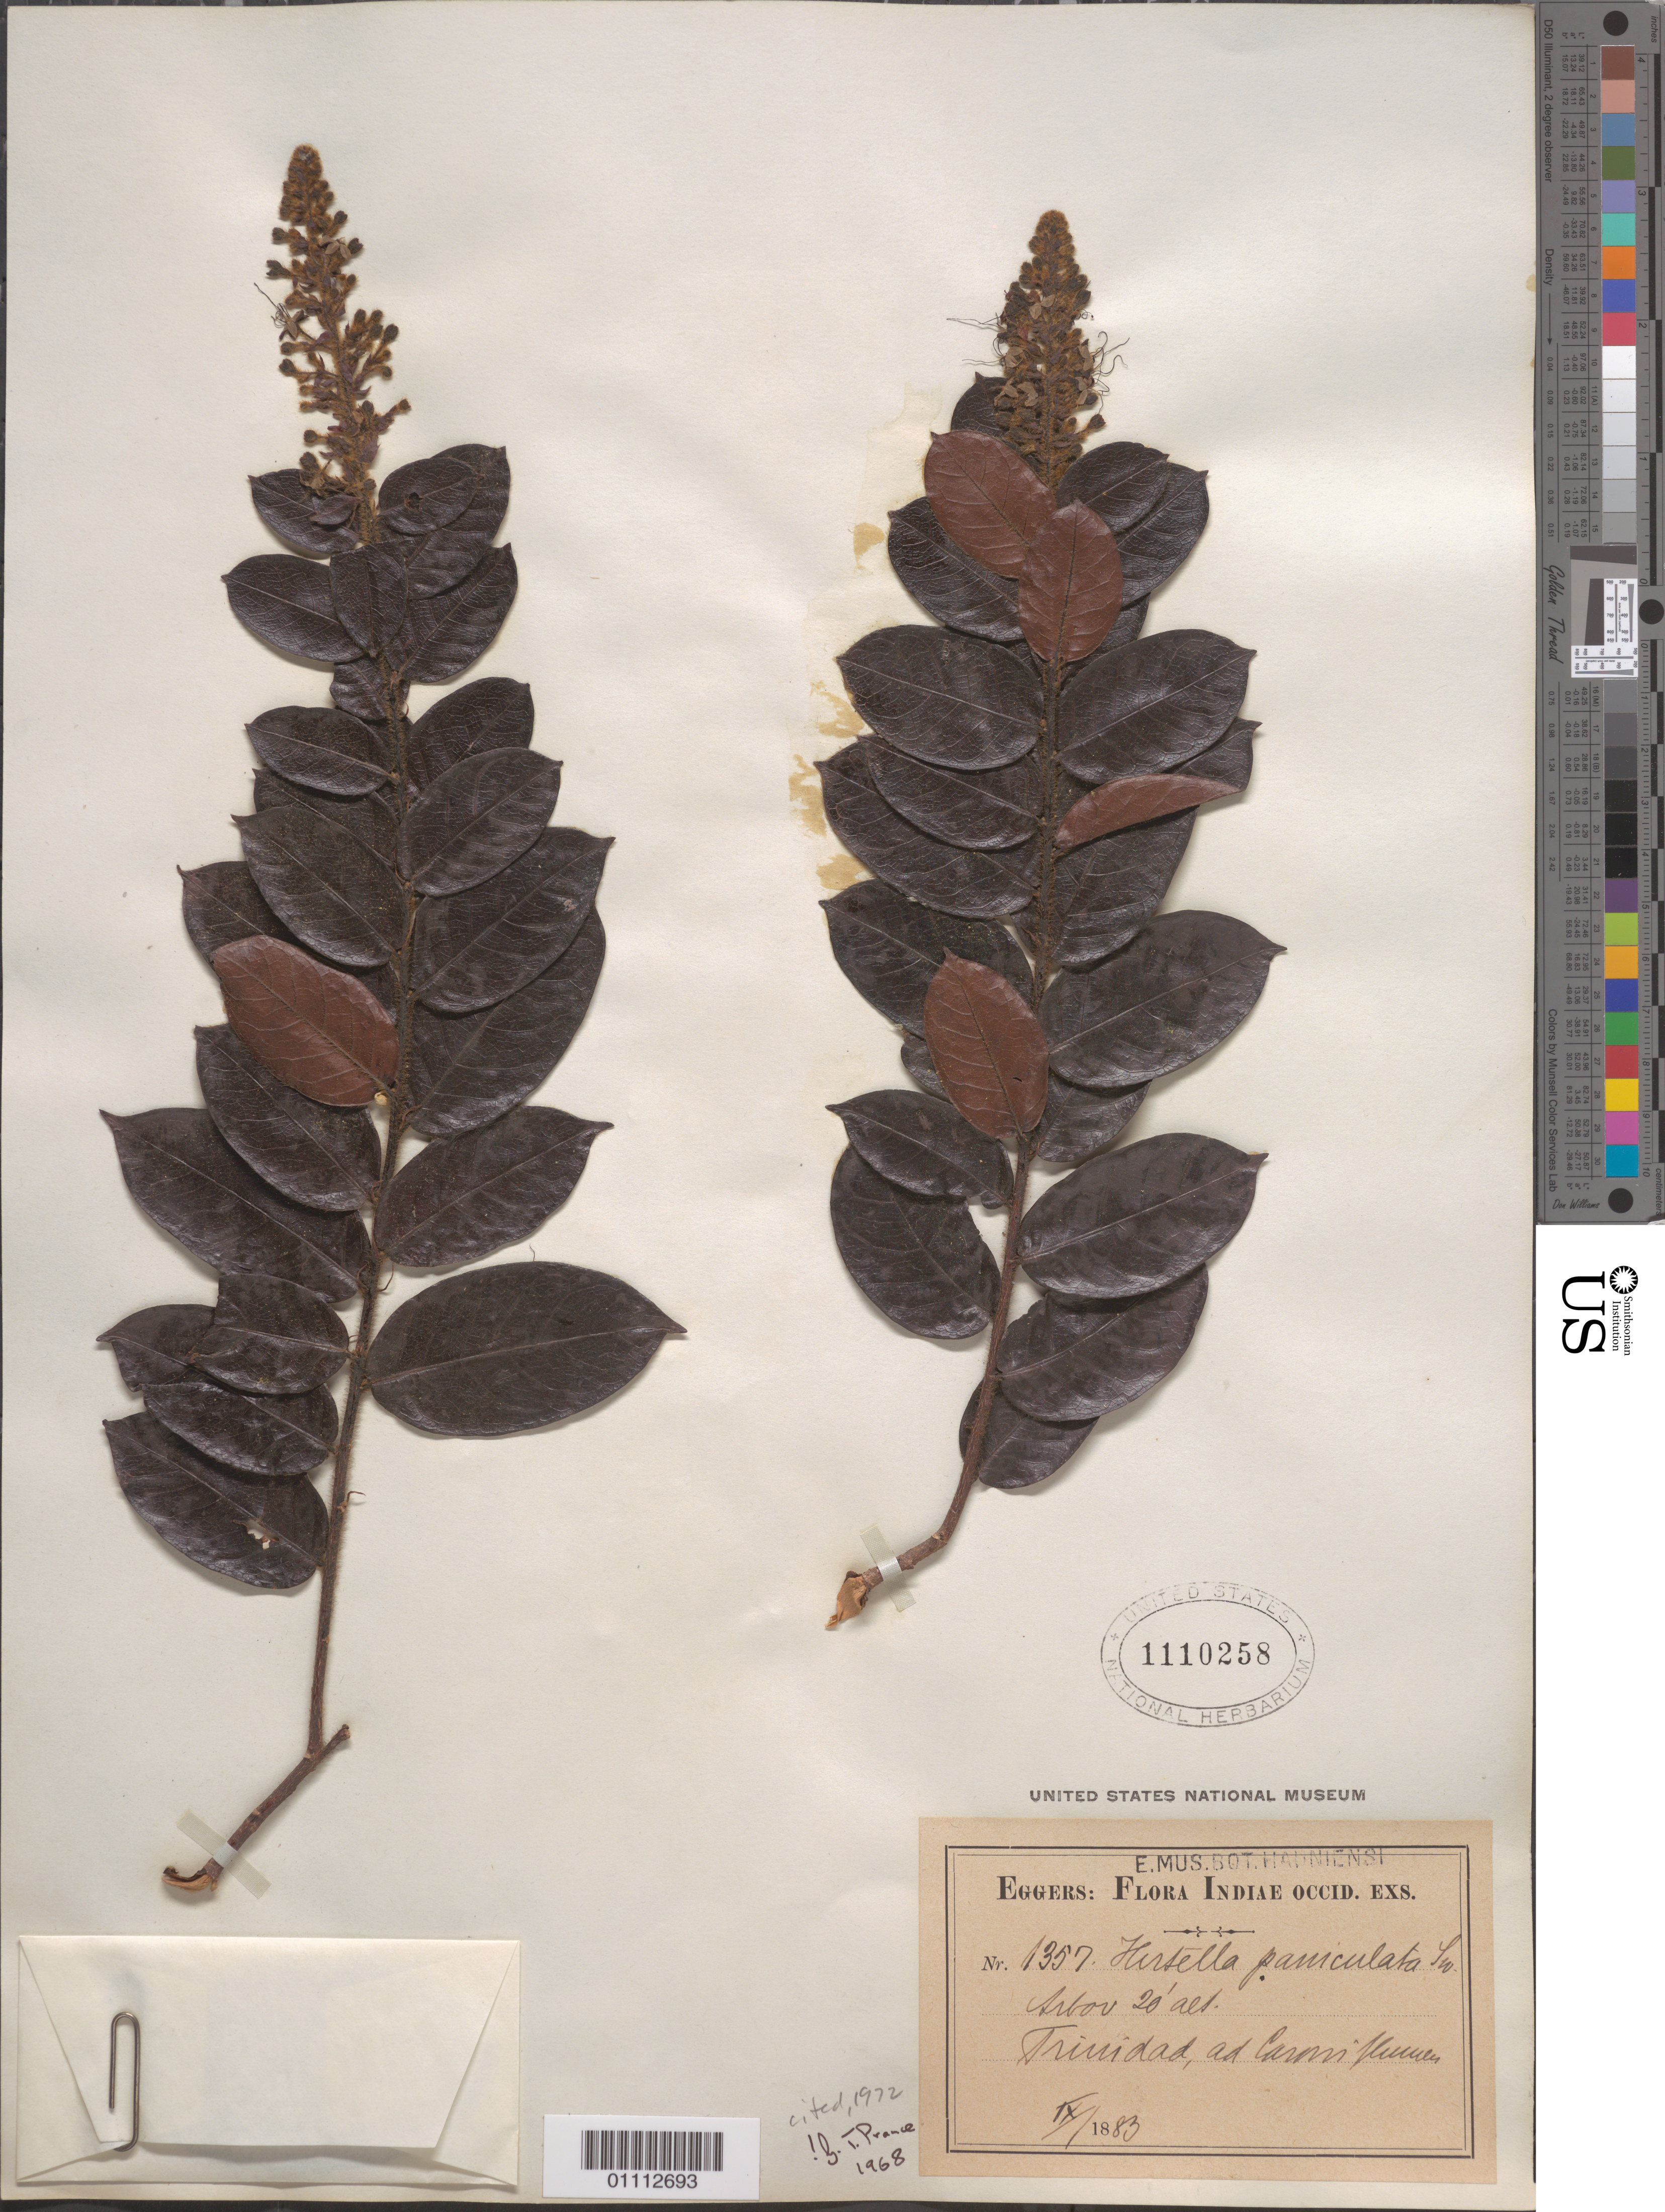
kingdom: Plantae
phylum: Tracheophyta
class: Magnoliopsida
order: Malpighiales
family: Chrysobalanaceae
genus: Hirtella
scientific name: Hirtella paniculata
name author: Sw.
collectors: H. F. A. von Eggers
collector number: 1357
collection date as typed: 1883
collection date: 1883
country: Trinidad and Tobago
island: Trinidad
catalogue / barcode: US 1110258